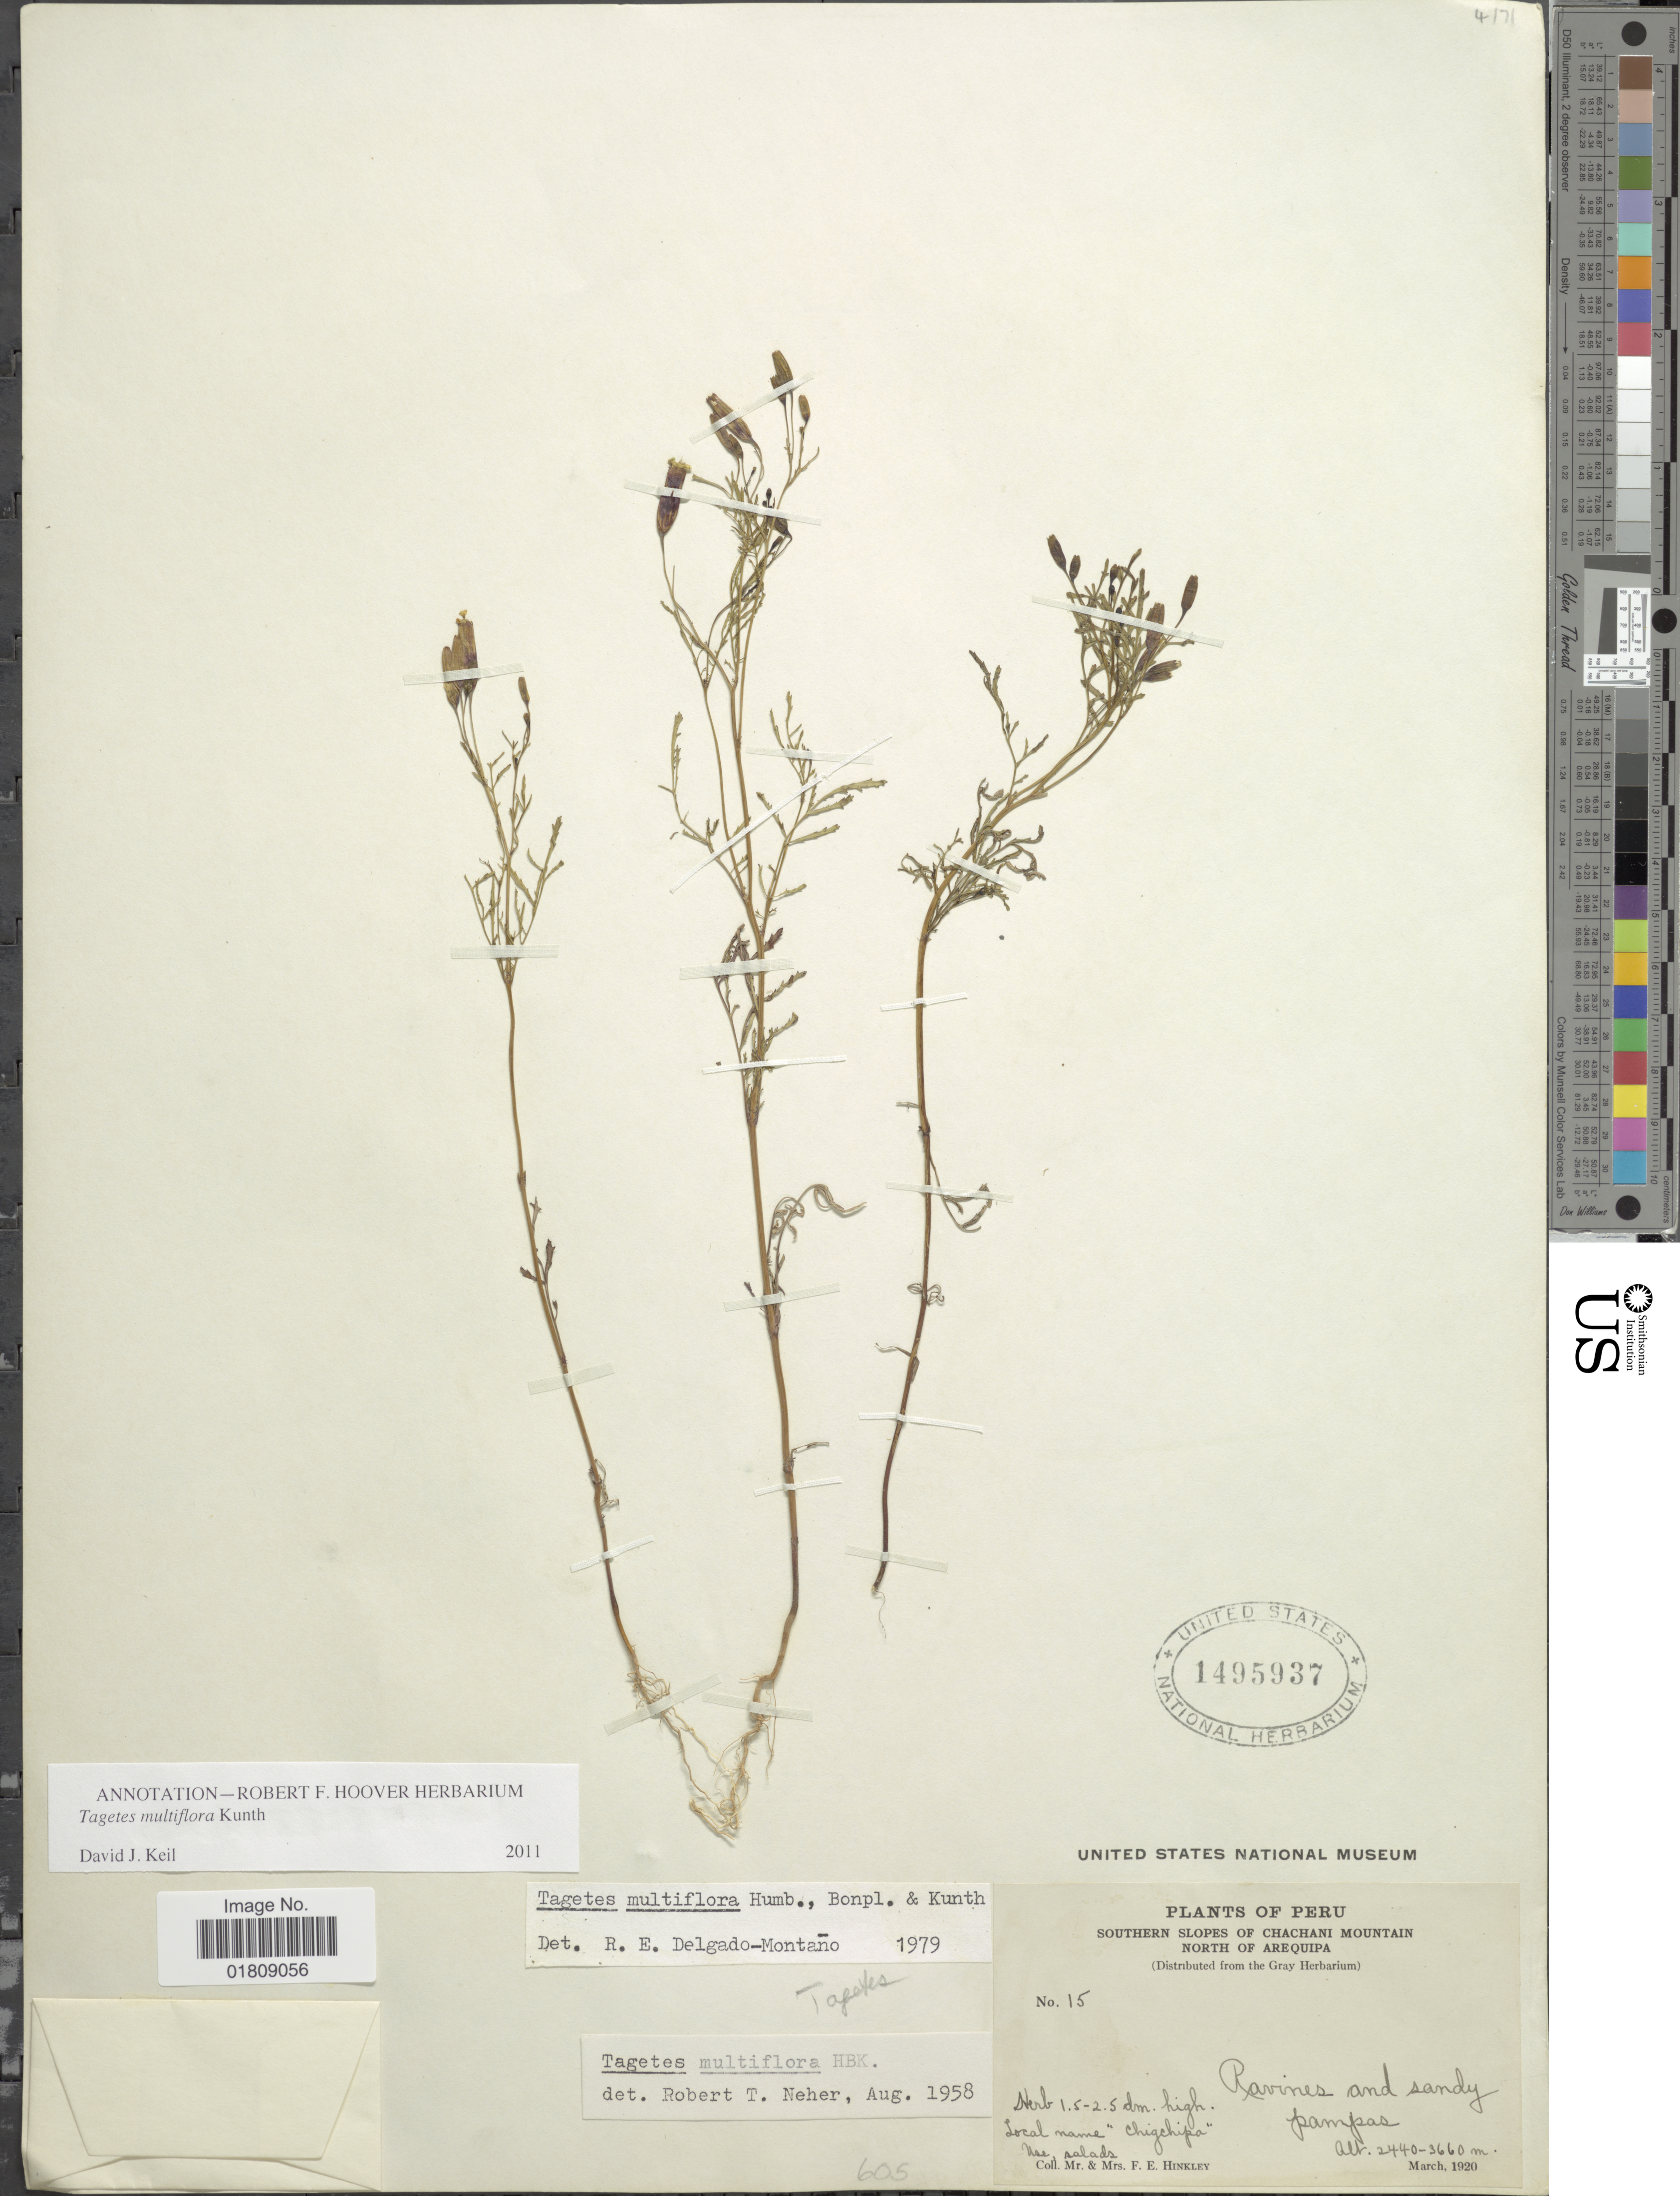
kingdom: Plantae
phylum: Tracheophyta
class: Magnoliopsida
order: Asterales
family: Asteraceae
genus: Tagetes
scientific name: Tagetes multiflora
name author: Kunth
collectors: F. Hinkley & F. Hinkley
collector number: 15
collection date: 1920-03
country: Peru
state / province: Arequipa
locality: Southern slopes of Chachani Mountain, North of Arequipa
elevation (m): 2440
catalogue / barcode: US 1495937